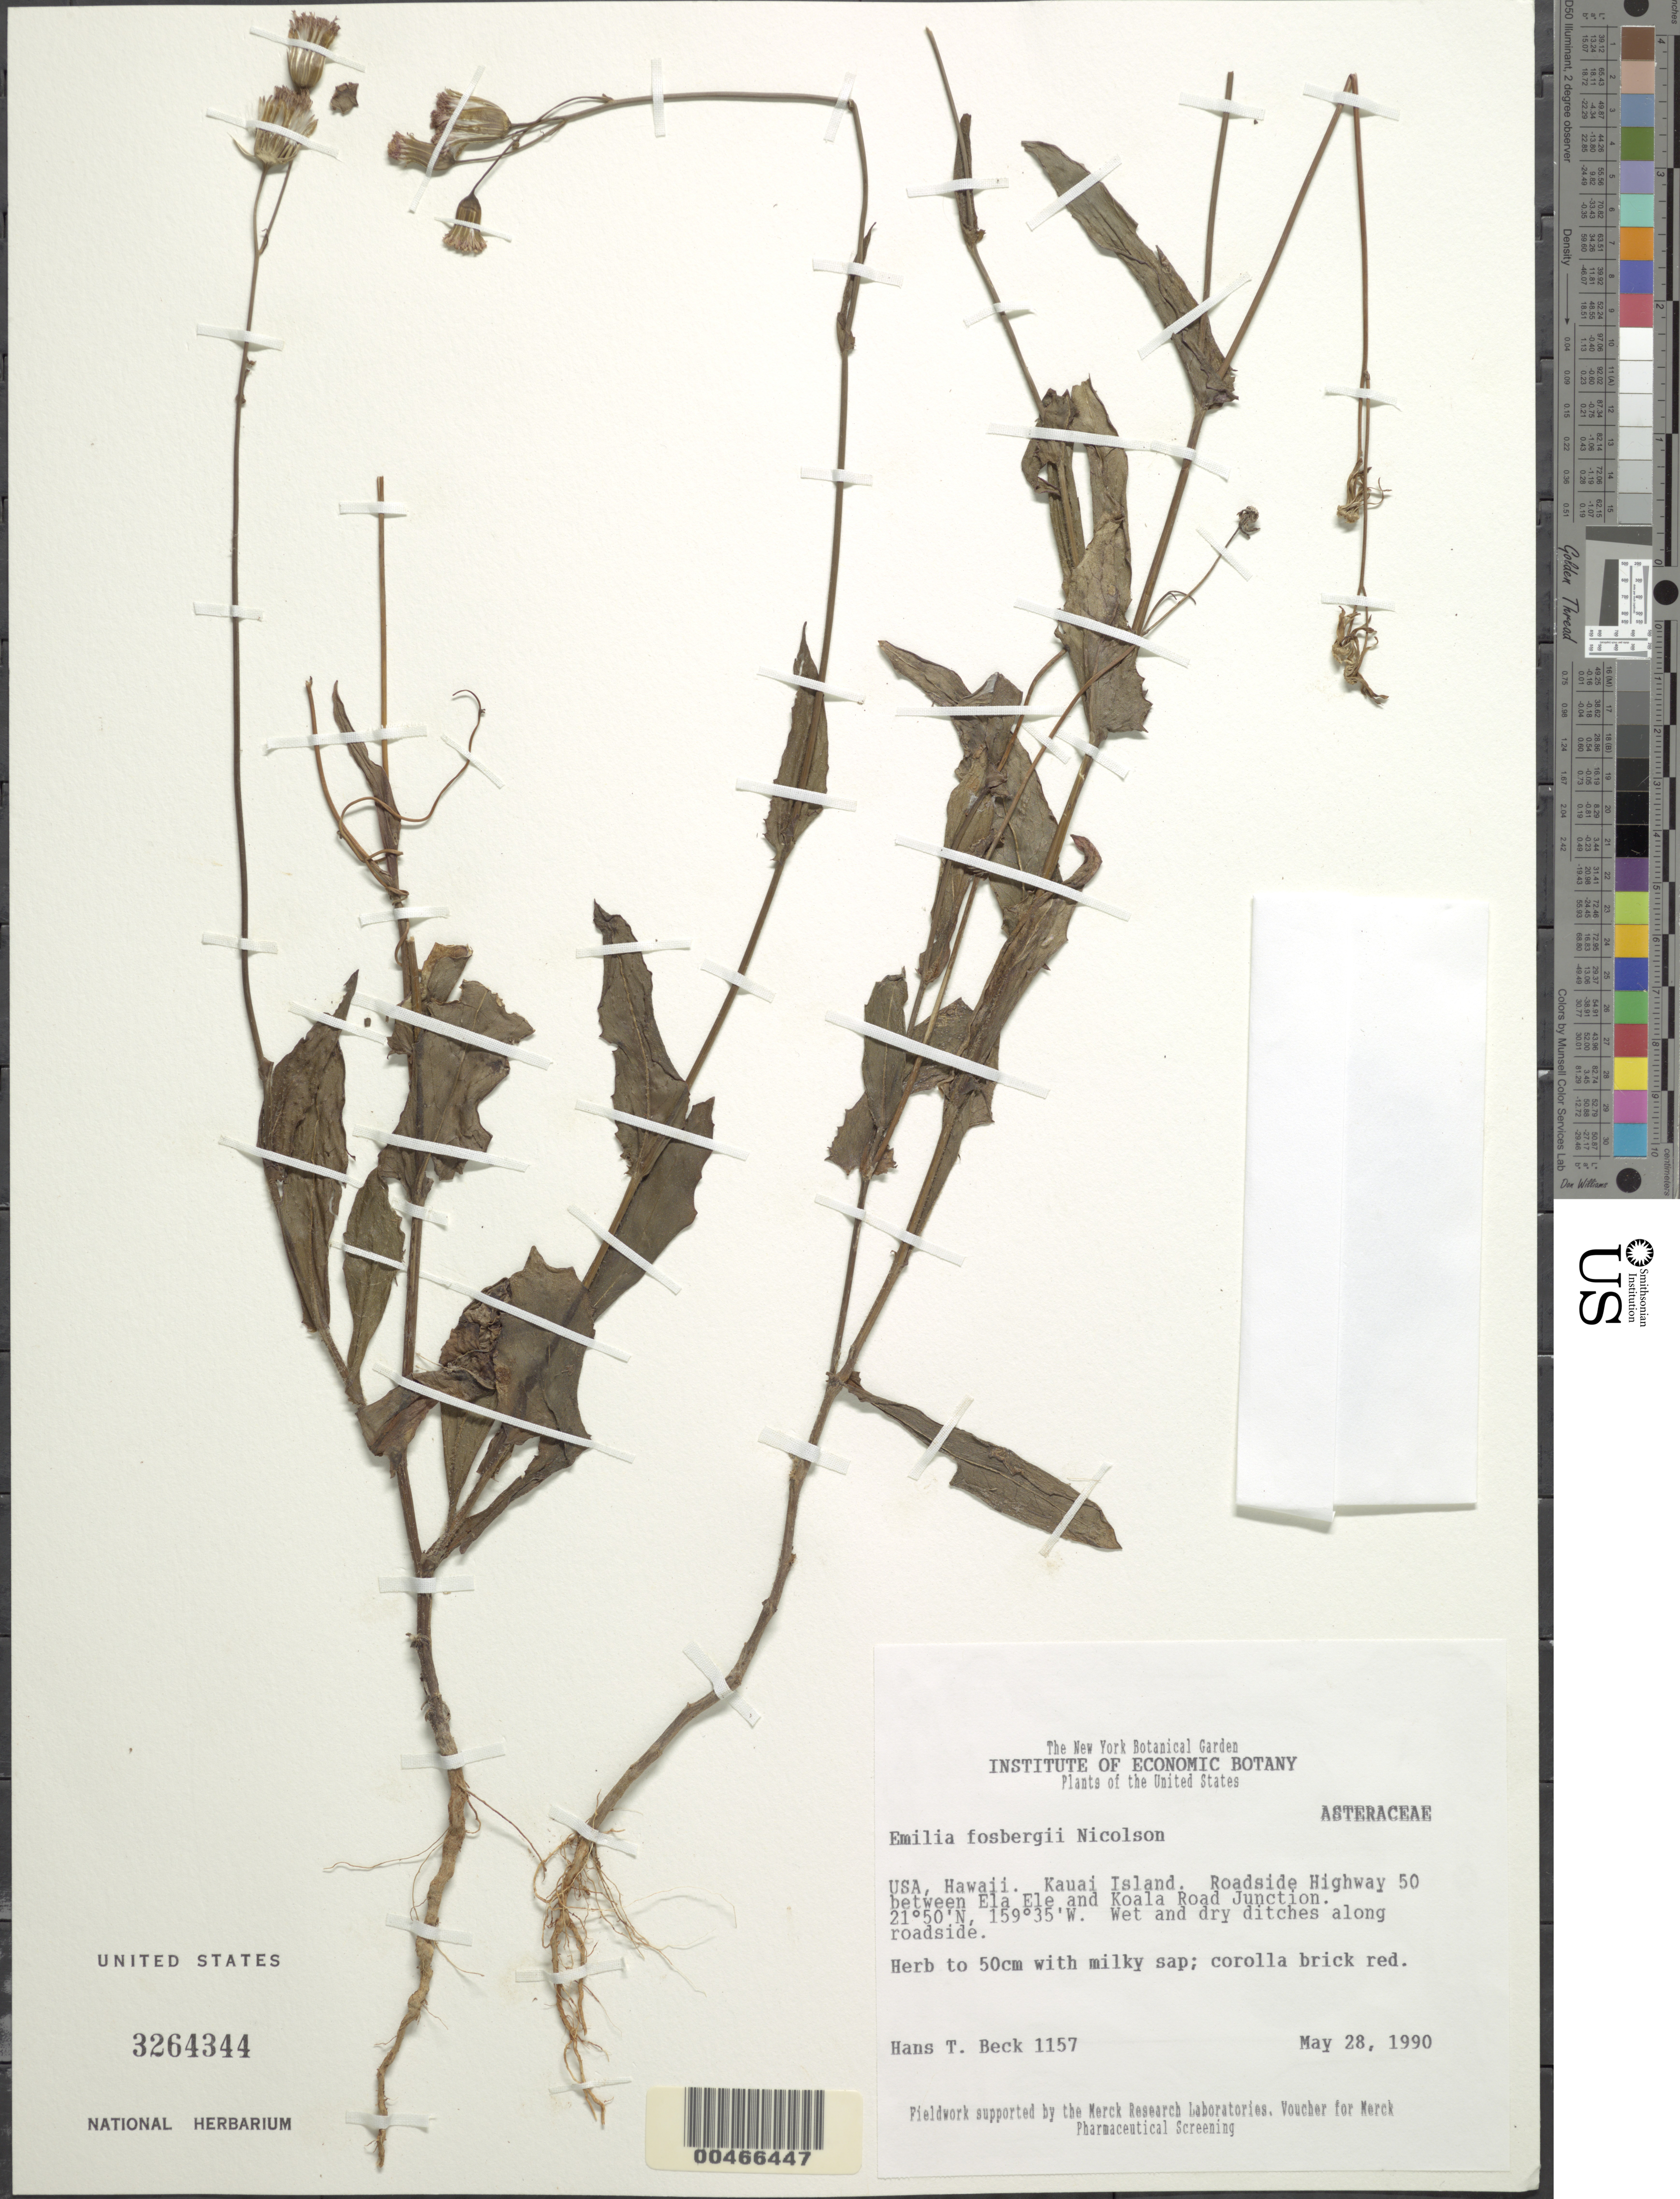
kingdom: Plantae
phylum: Tracheophyta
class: Magnoliopsida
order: Asterales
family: Asteraceae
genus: Emilia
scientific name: Emilia fosbergii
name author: Nicolson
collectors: H. T. Beck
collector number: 1157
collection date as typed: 28 May 1990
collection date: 1990-05-28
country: United States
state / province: Hawaii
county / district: Kauai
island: Kaua'i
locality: Roadside Highway 50 between Ela Ele and Koala Road Junction.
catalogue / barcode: US 3264344